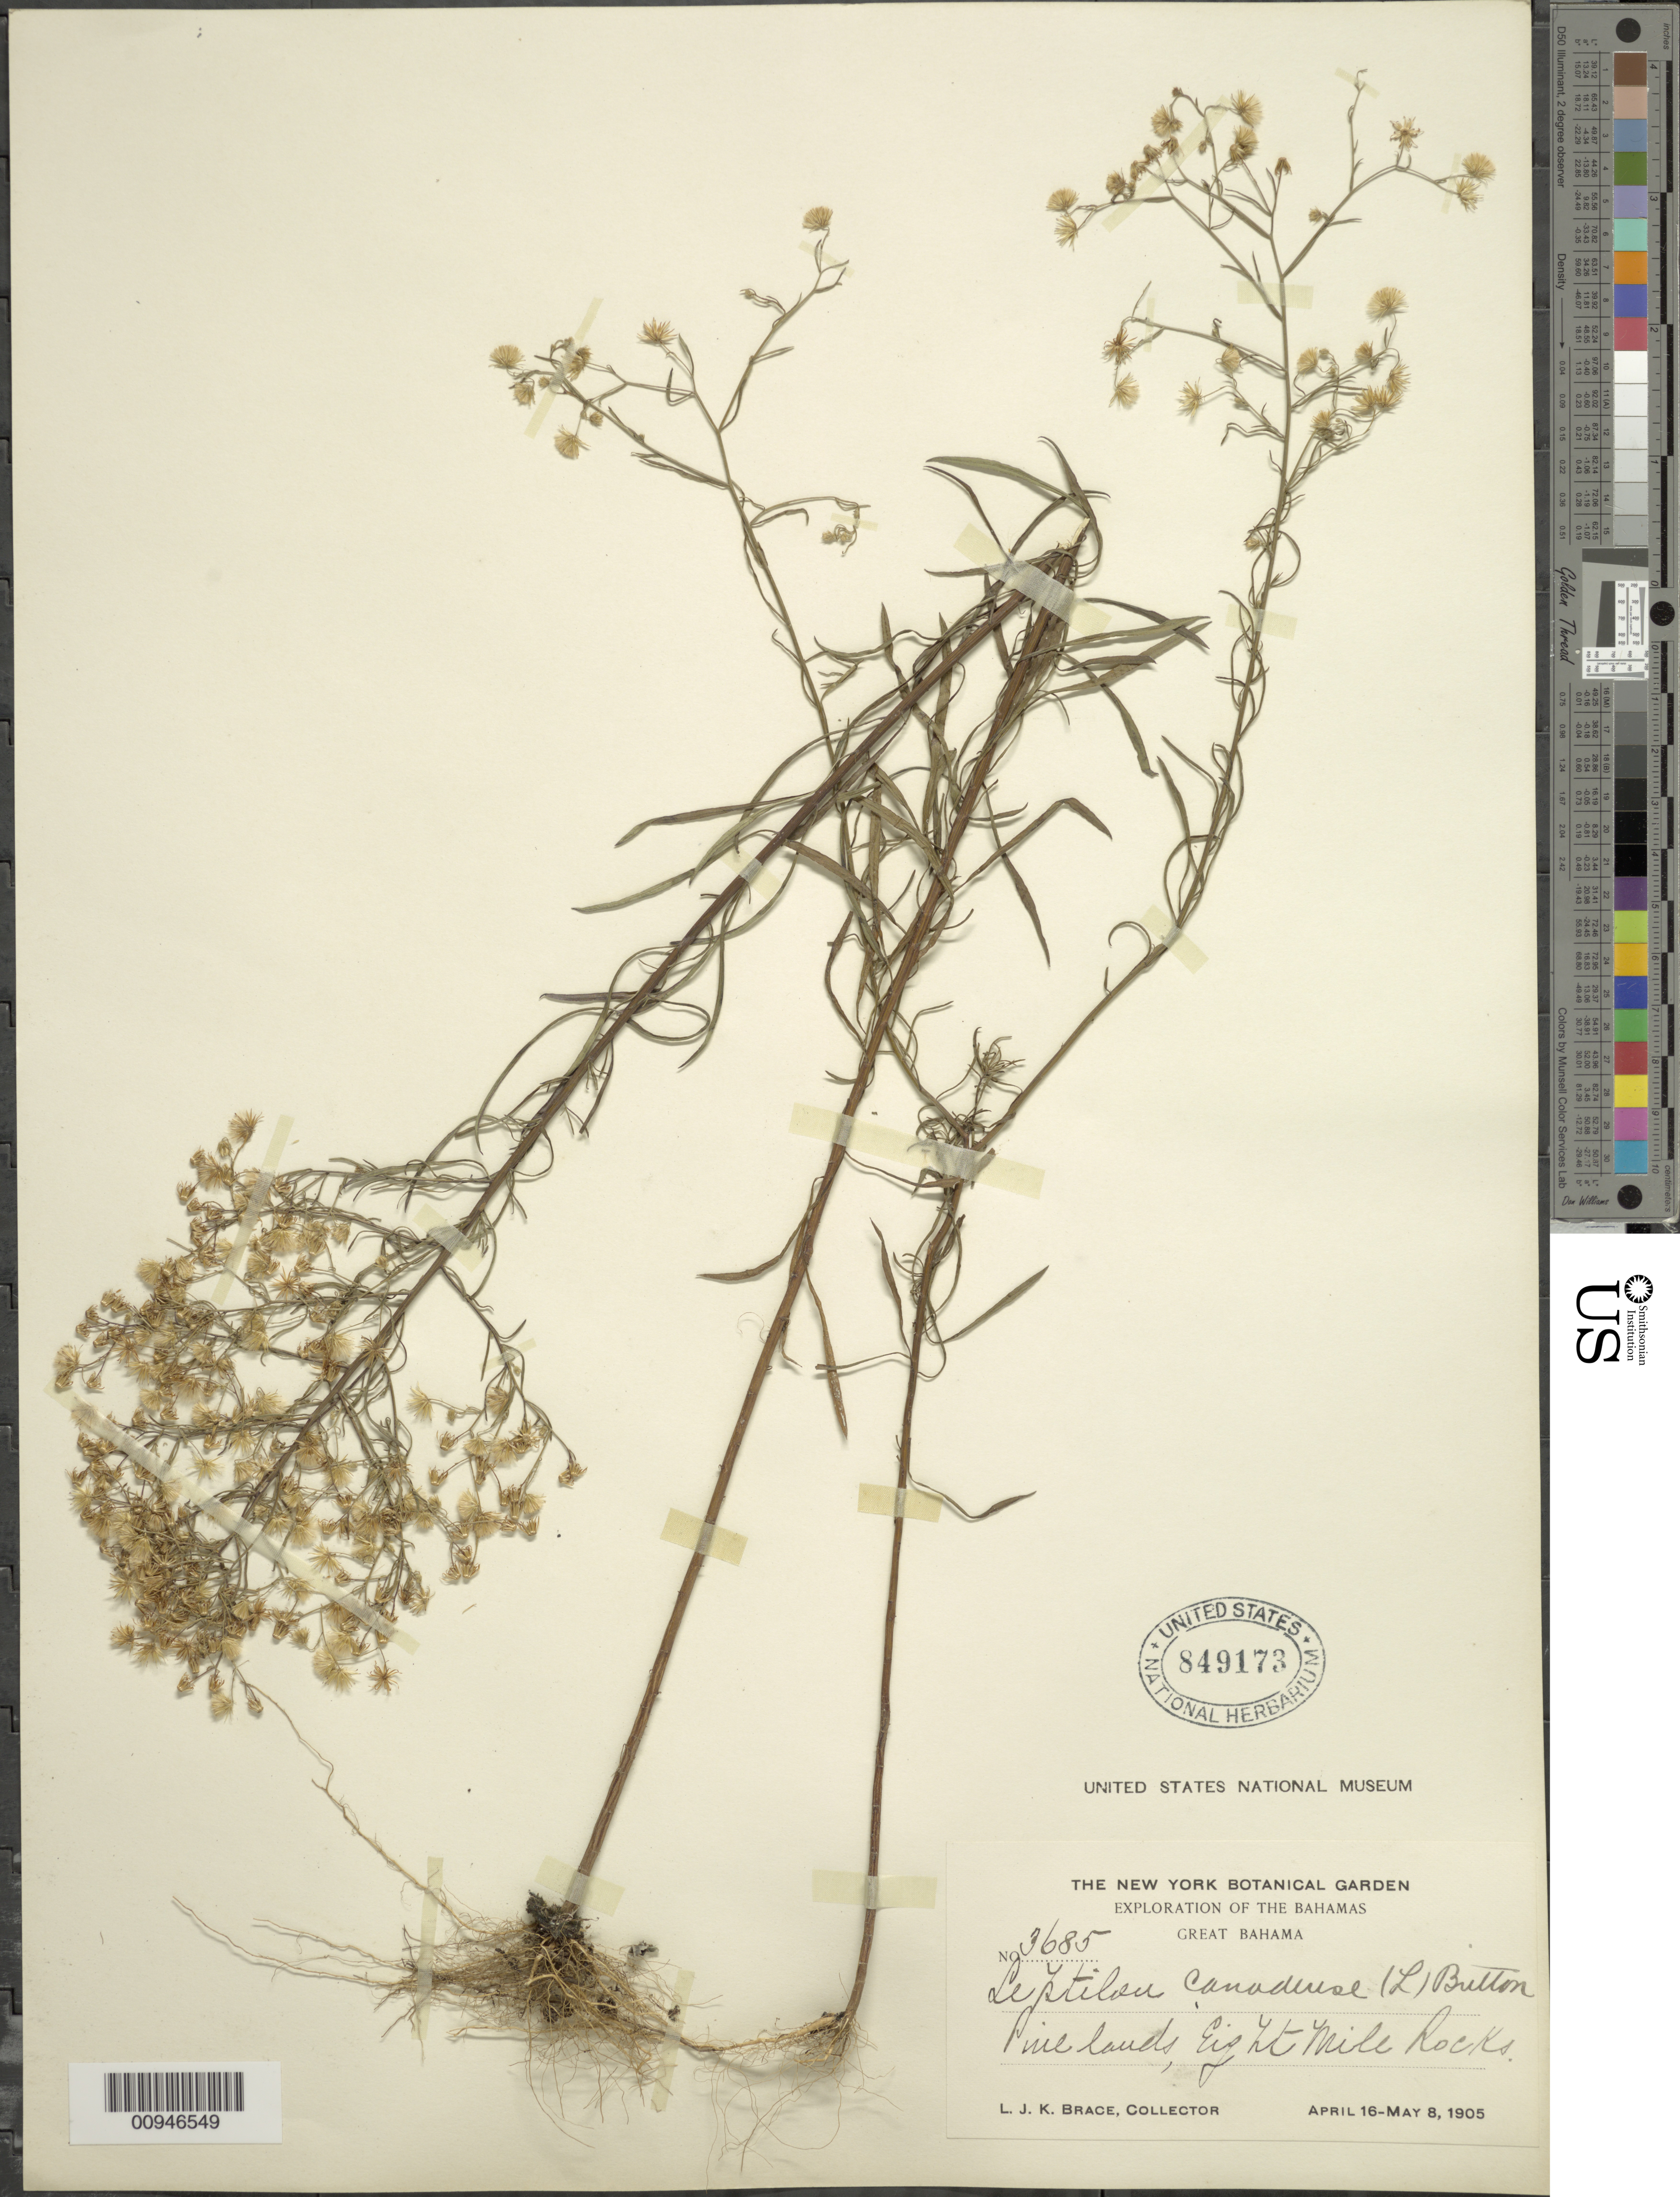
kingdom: Plantae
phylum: Tracheophyta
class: Magnoliopsida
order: Asterales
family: Asteraceae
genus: Conyza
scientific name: Conyza canadensis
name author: (L.) Cronq.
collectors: L. J. K. Brace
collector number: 3685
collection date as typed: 16 Apr 1905 to 08 May 1905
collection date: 1905-04-16/1905-05-08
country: Bahamas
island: Great Bahama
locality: Eight Mile Rocks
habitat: Pine lands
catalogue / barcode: US 849173